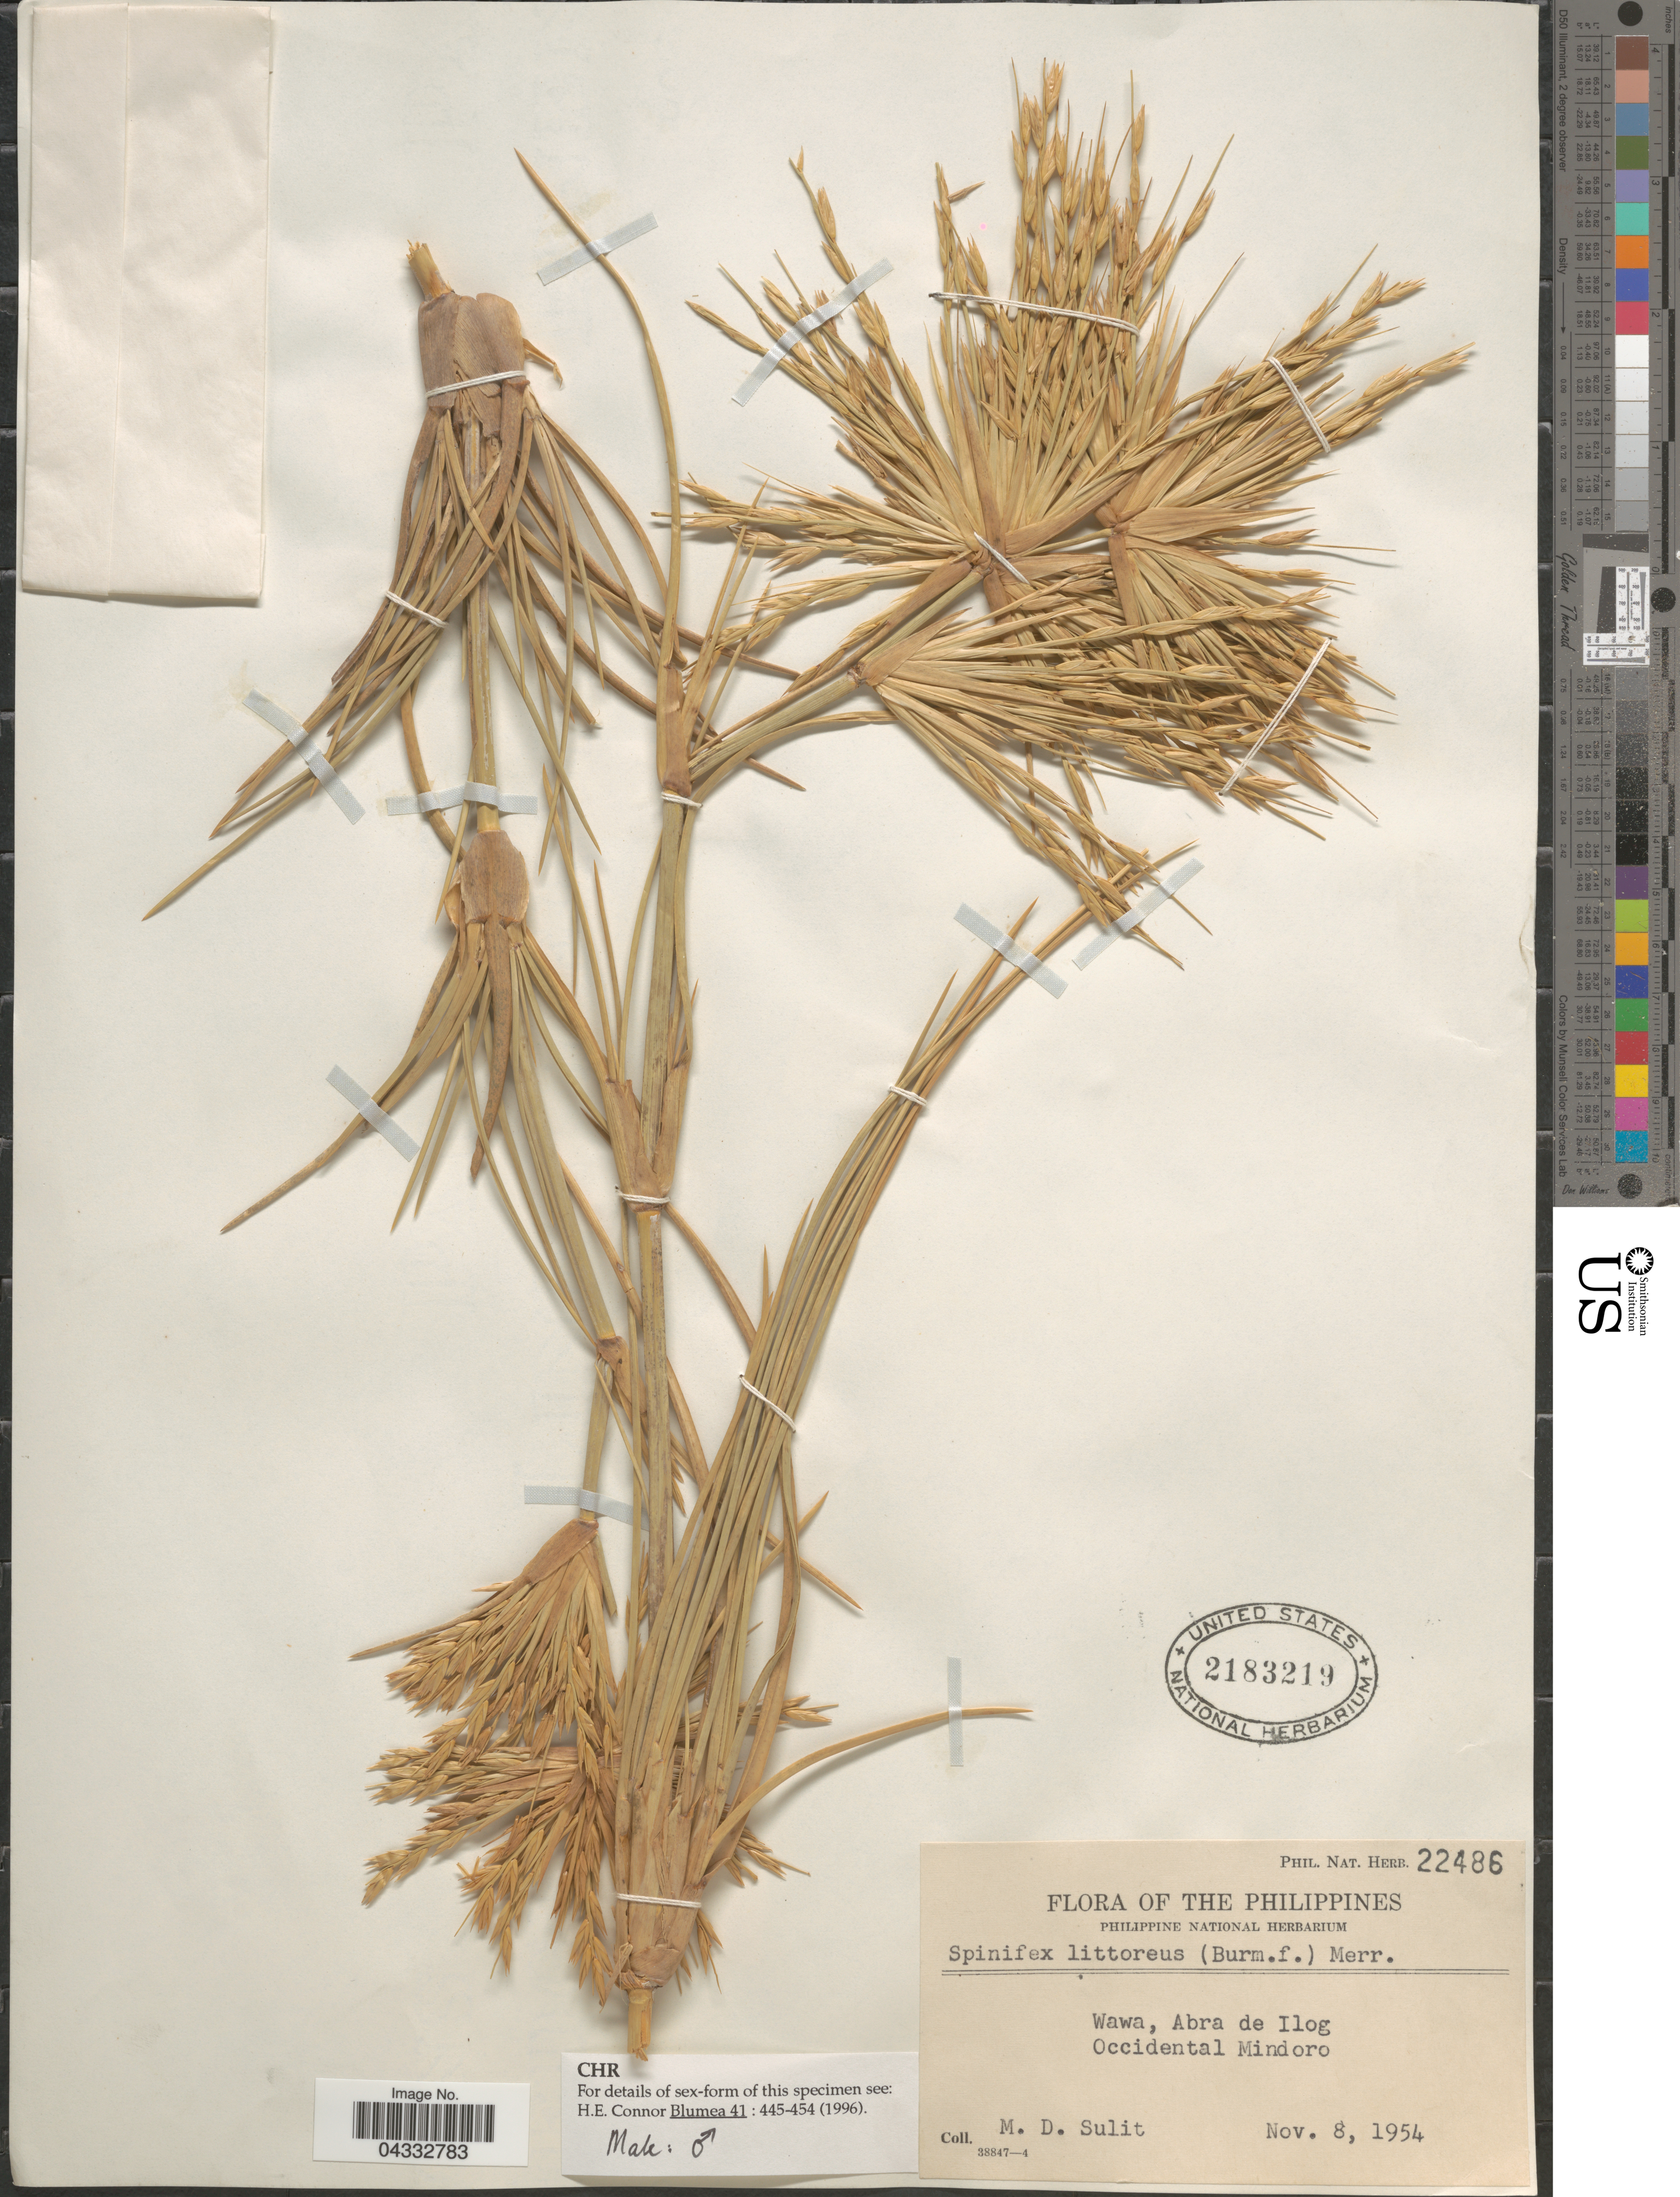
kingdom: Plantae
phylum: Tracheophyta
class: Liliopsida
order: Poales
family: Poaceae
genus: Spinifex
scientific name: Spinifex littoreus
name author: (Burm. f.) Merr.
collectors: M. Sulit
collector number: Phil. Nat. Herb. 22486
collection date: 1954-11-08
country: Philippines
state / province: Mimaropa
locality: Wawa, Abra de Ilog. Occidental Mindoro.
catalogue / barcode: US 2183219